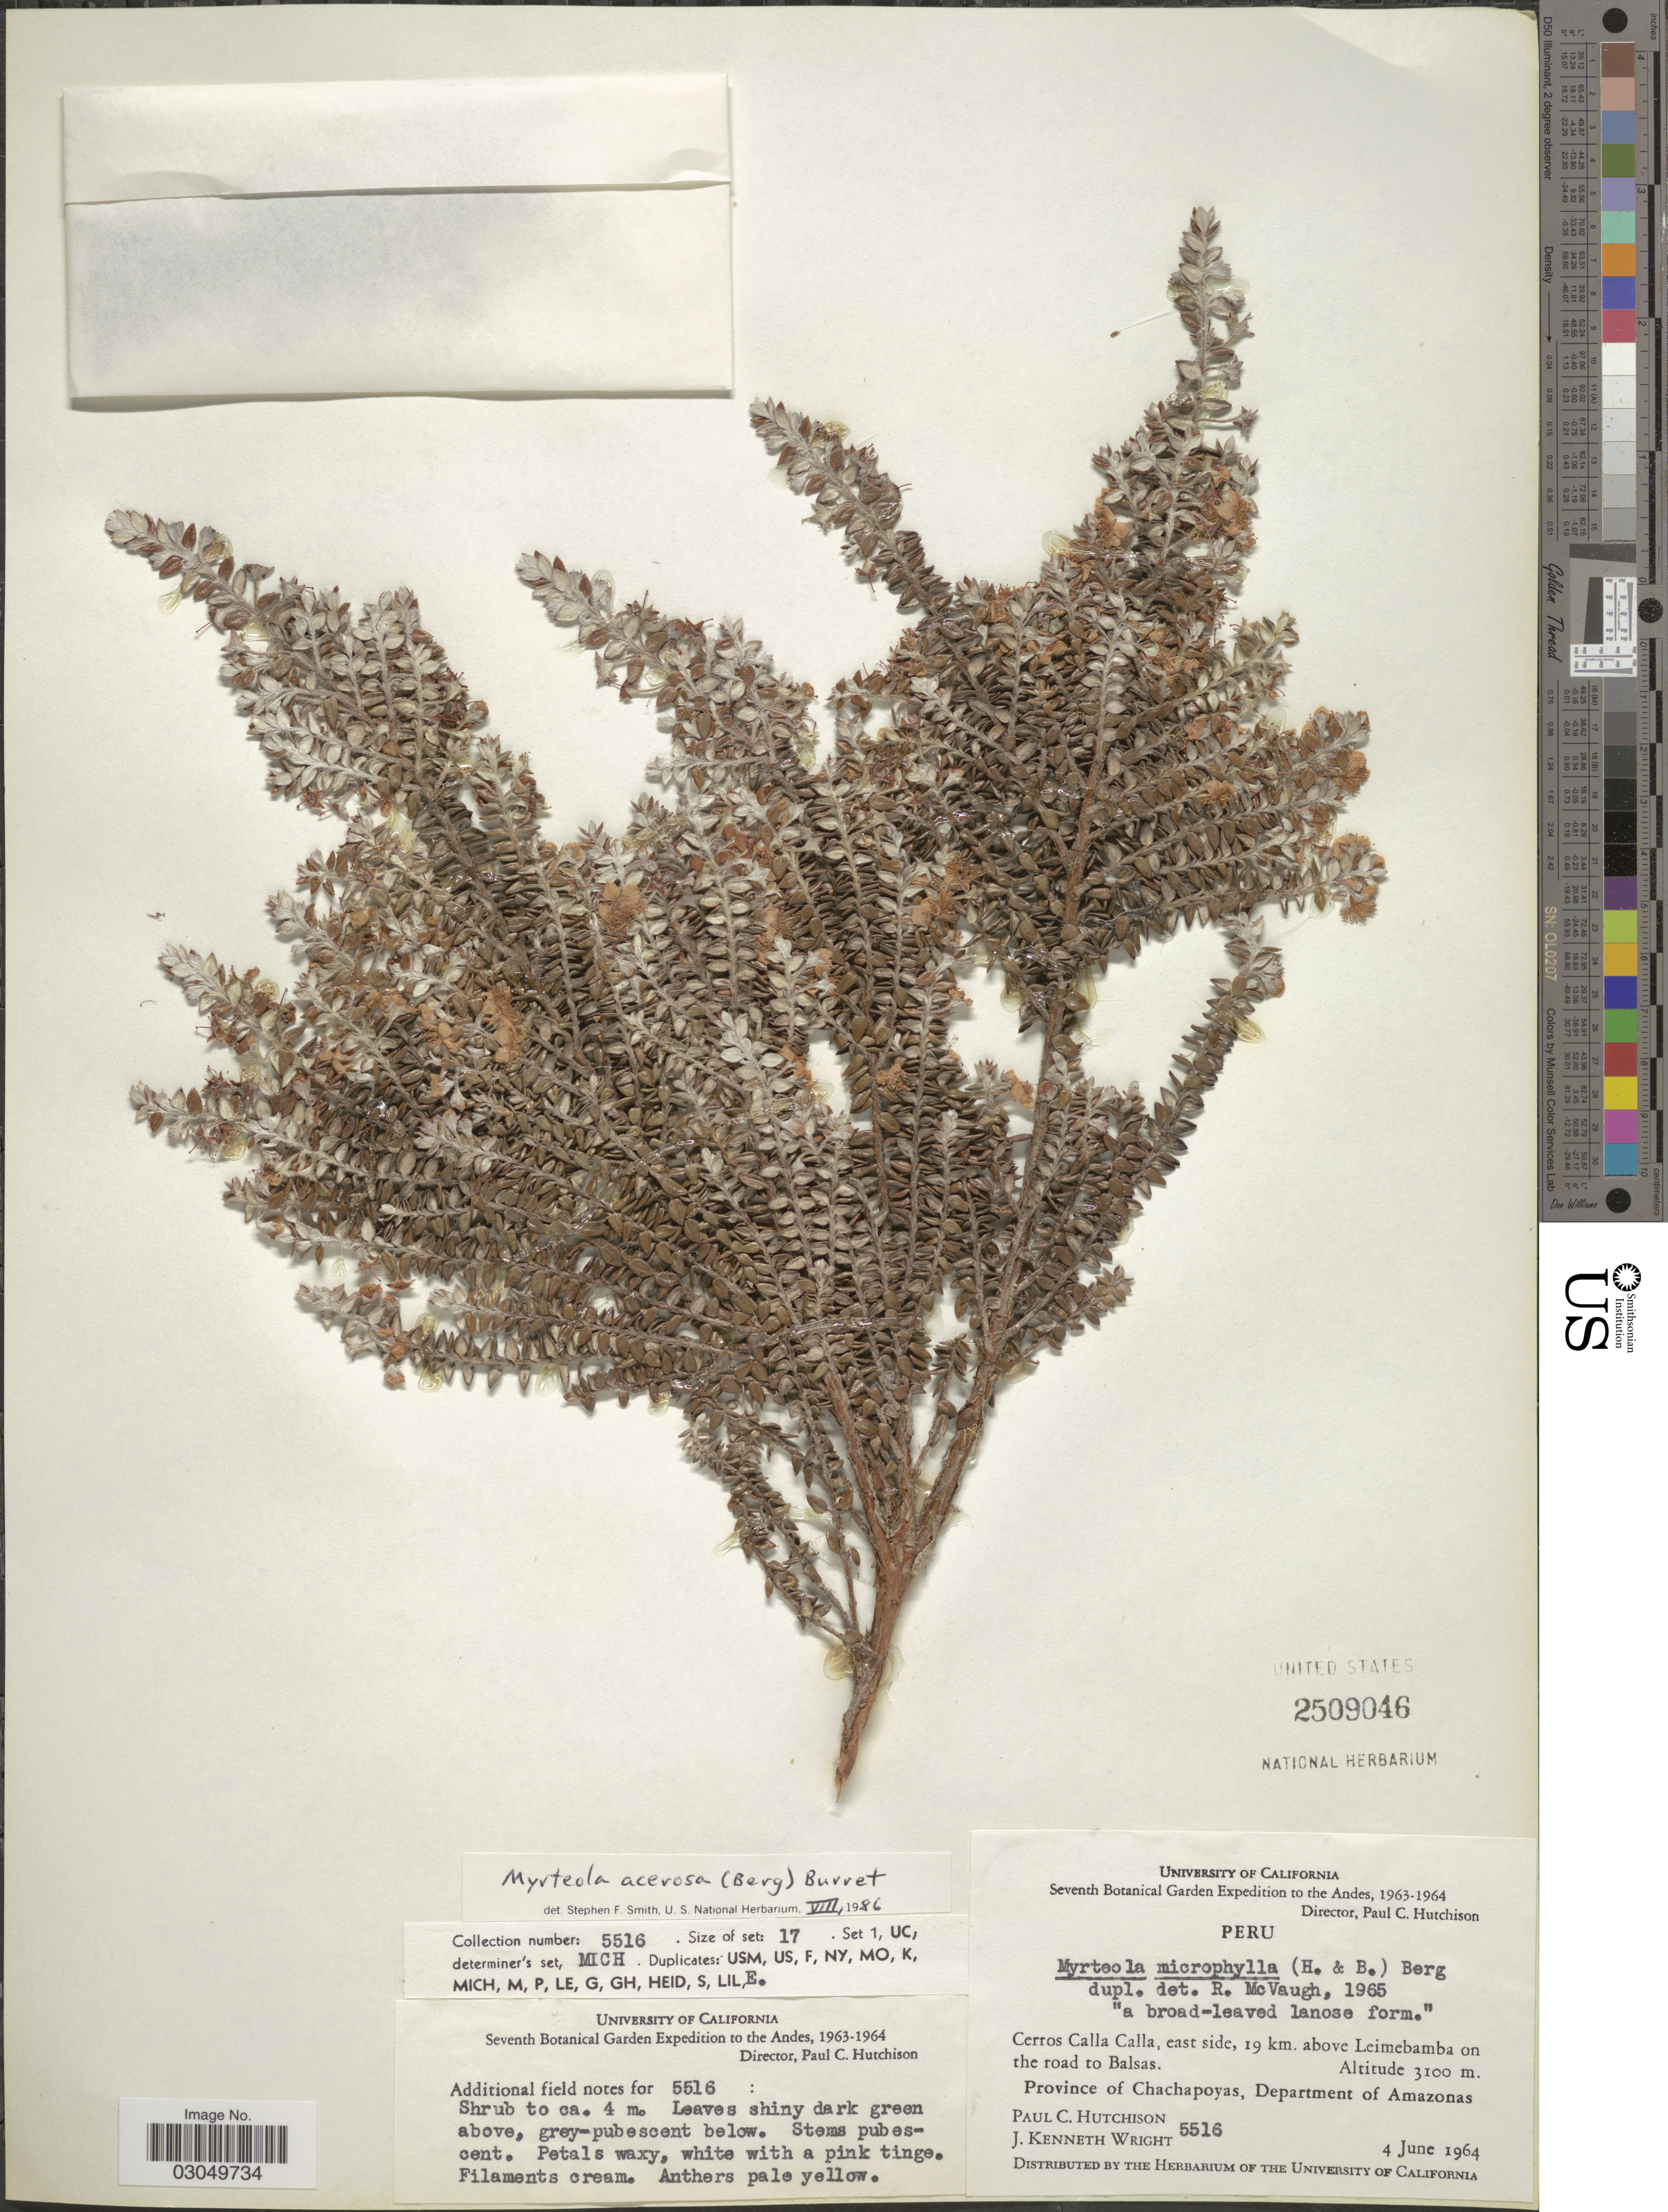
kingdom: Plantae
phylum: Tracheophyta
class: Magnoliopsida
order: Myrtales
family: Myrtaceae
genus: Myrteola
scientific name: Myrteola acerosa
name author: (O. Berg) Burret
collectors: P. C. Hutchison & J. K. Wright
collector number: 5516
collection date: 1964-06-04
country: Peru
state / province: Amazonas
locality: Andes. Cerro Calla Calla, east side, 19 km. above Leimebamba on the road to Balsas. Province of Chachapoyas, Department of Amazonas.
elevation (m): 3100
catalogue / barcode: US 2509046